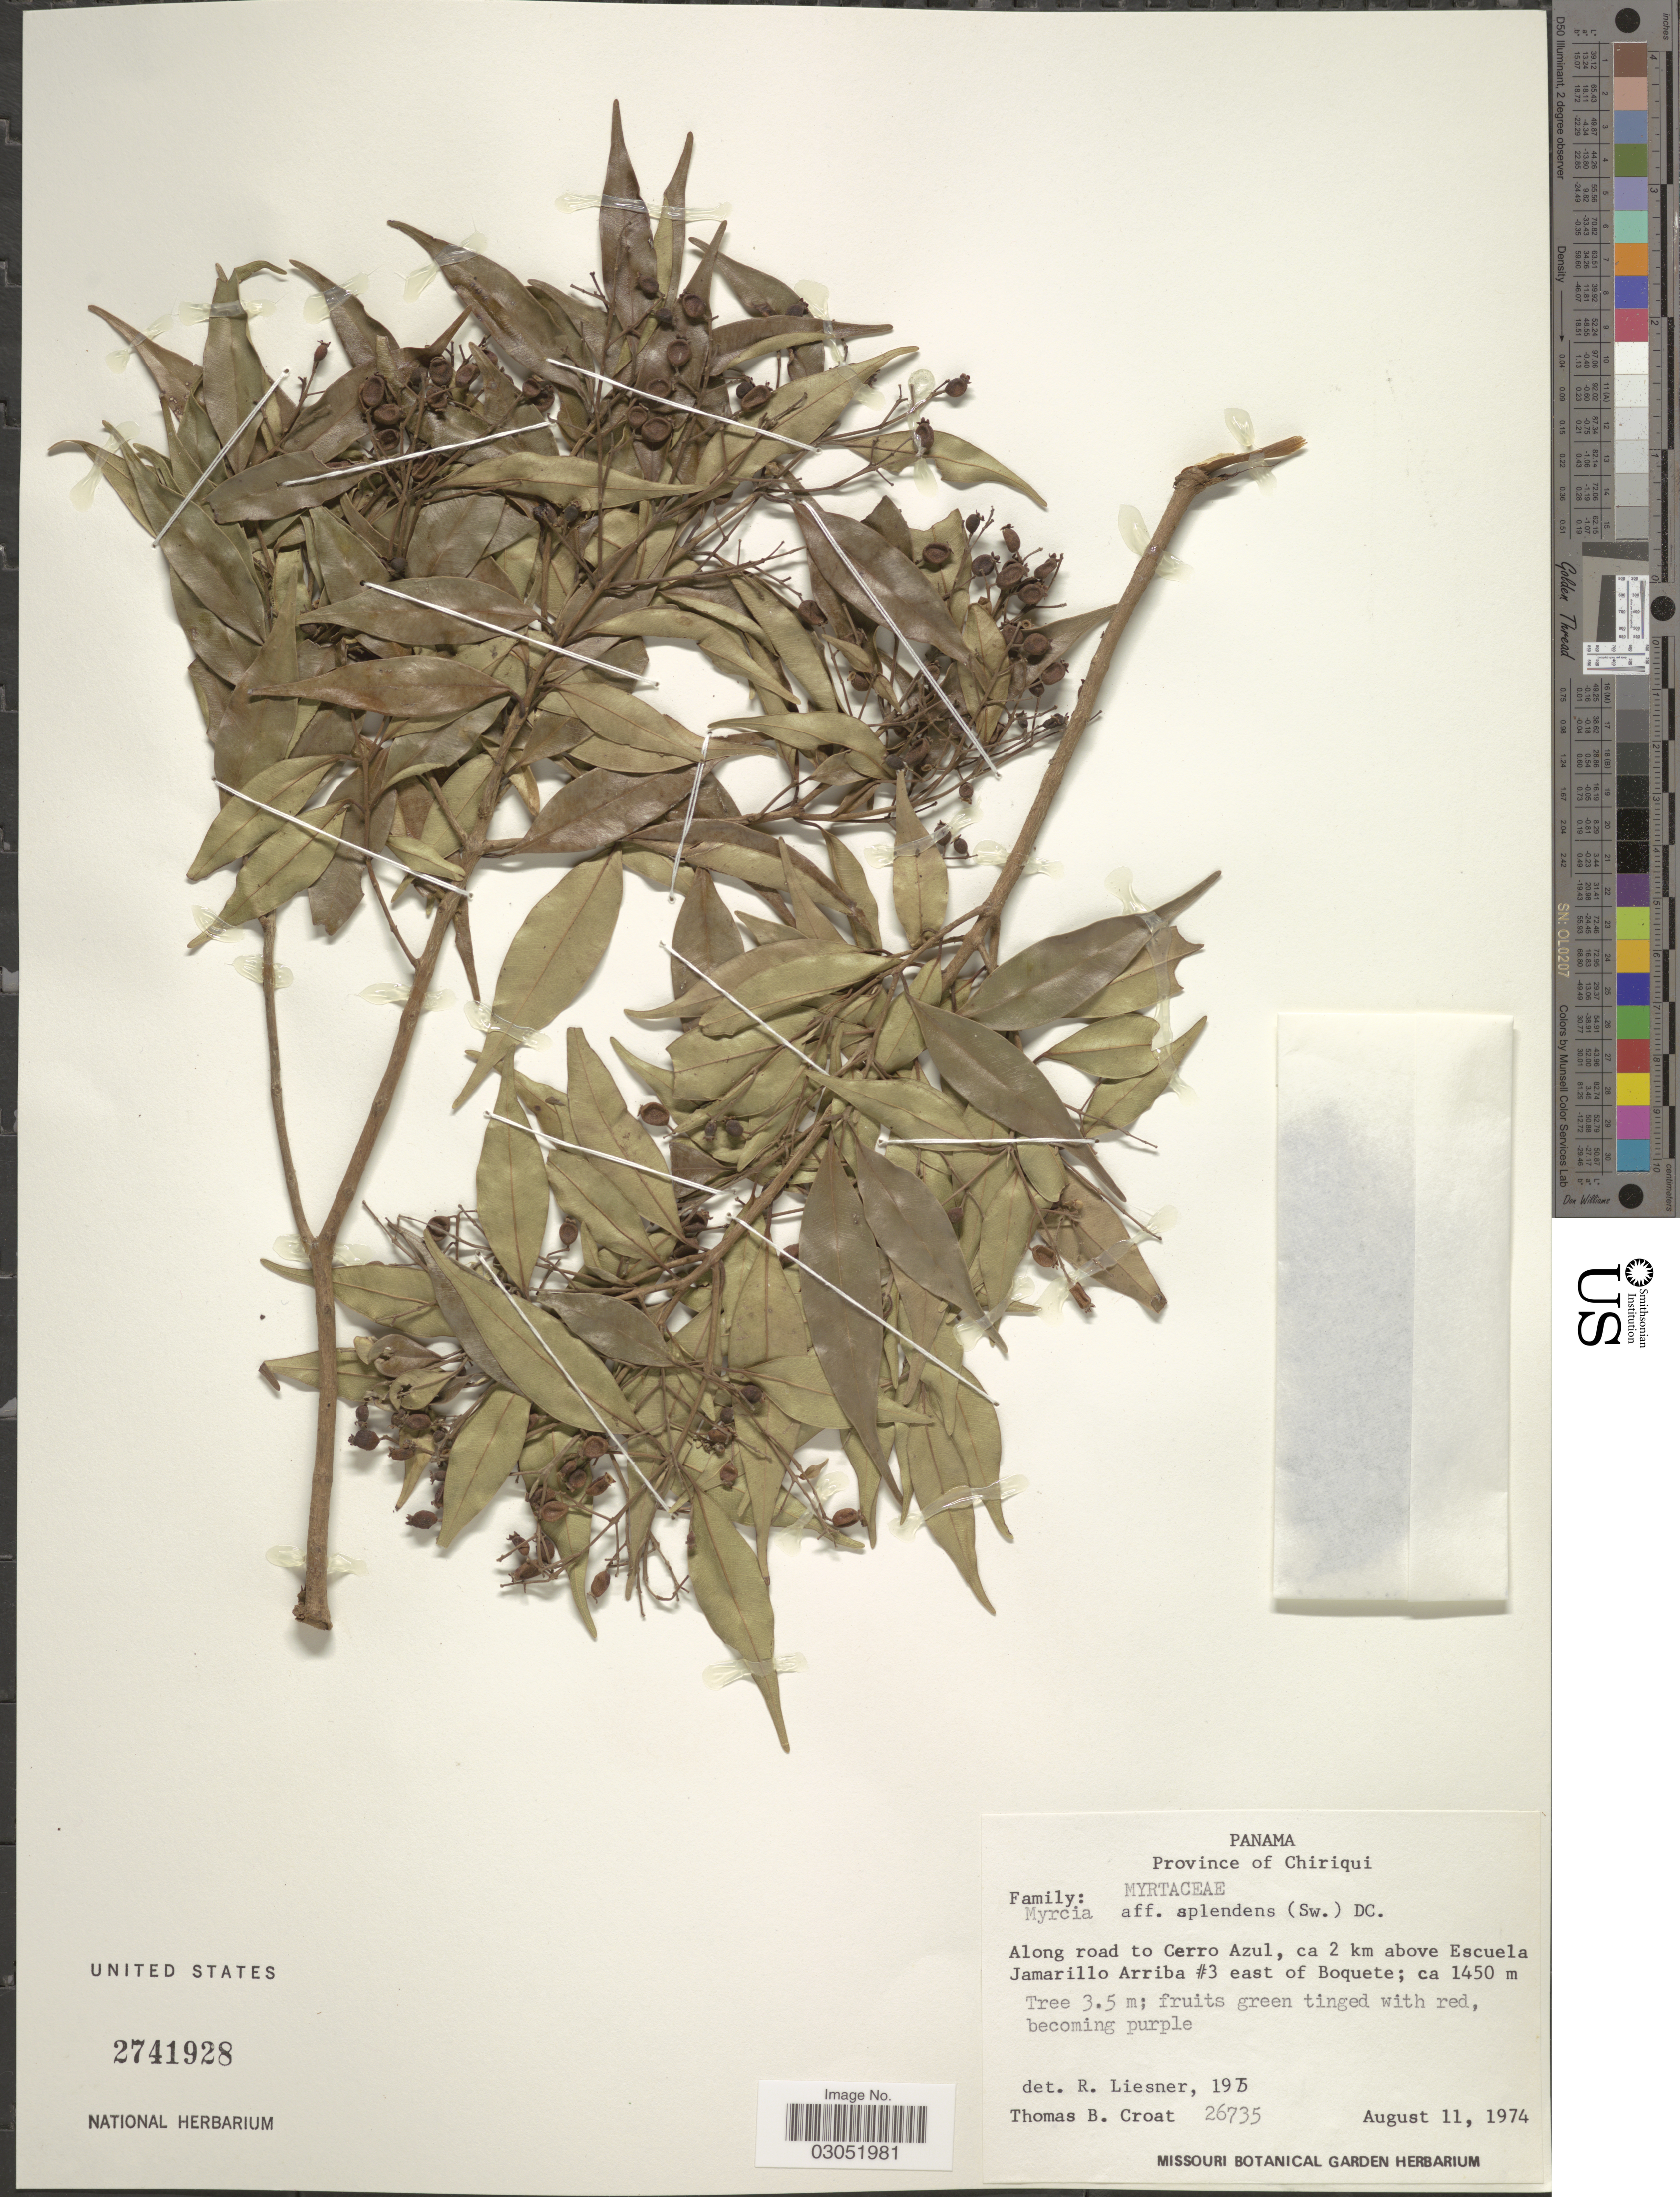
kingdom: Plantae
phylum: Tracheophyta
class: Magnoliopsida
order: Myrtales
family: Myrtaceae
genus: Myrcia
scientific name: Myrcia splendens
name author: (Sw.) DC.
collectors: T. B. Croat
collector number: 26735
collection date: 1974-08-11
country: Panama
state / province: Chiriqui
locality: Along road to Cerro Azul, ca 2 km above Escuela Jamarillo Arriba # 3 east of Boquete.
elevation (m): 1450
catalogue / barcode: US 2741928